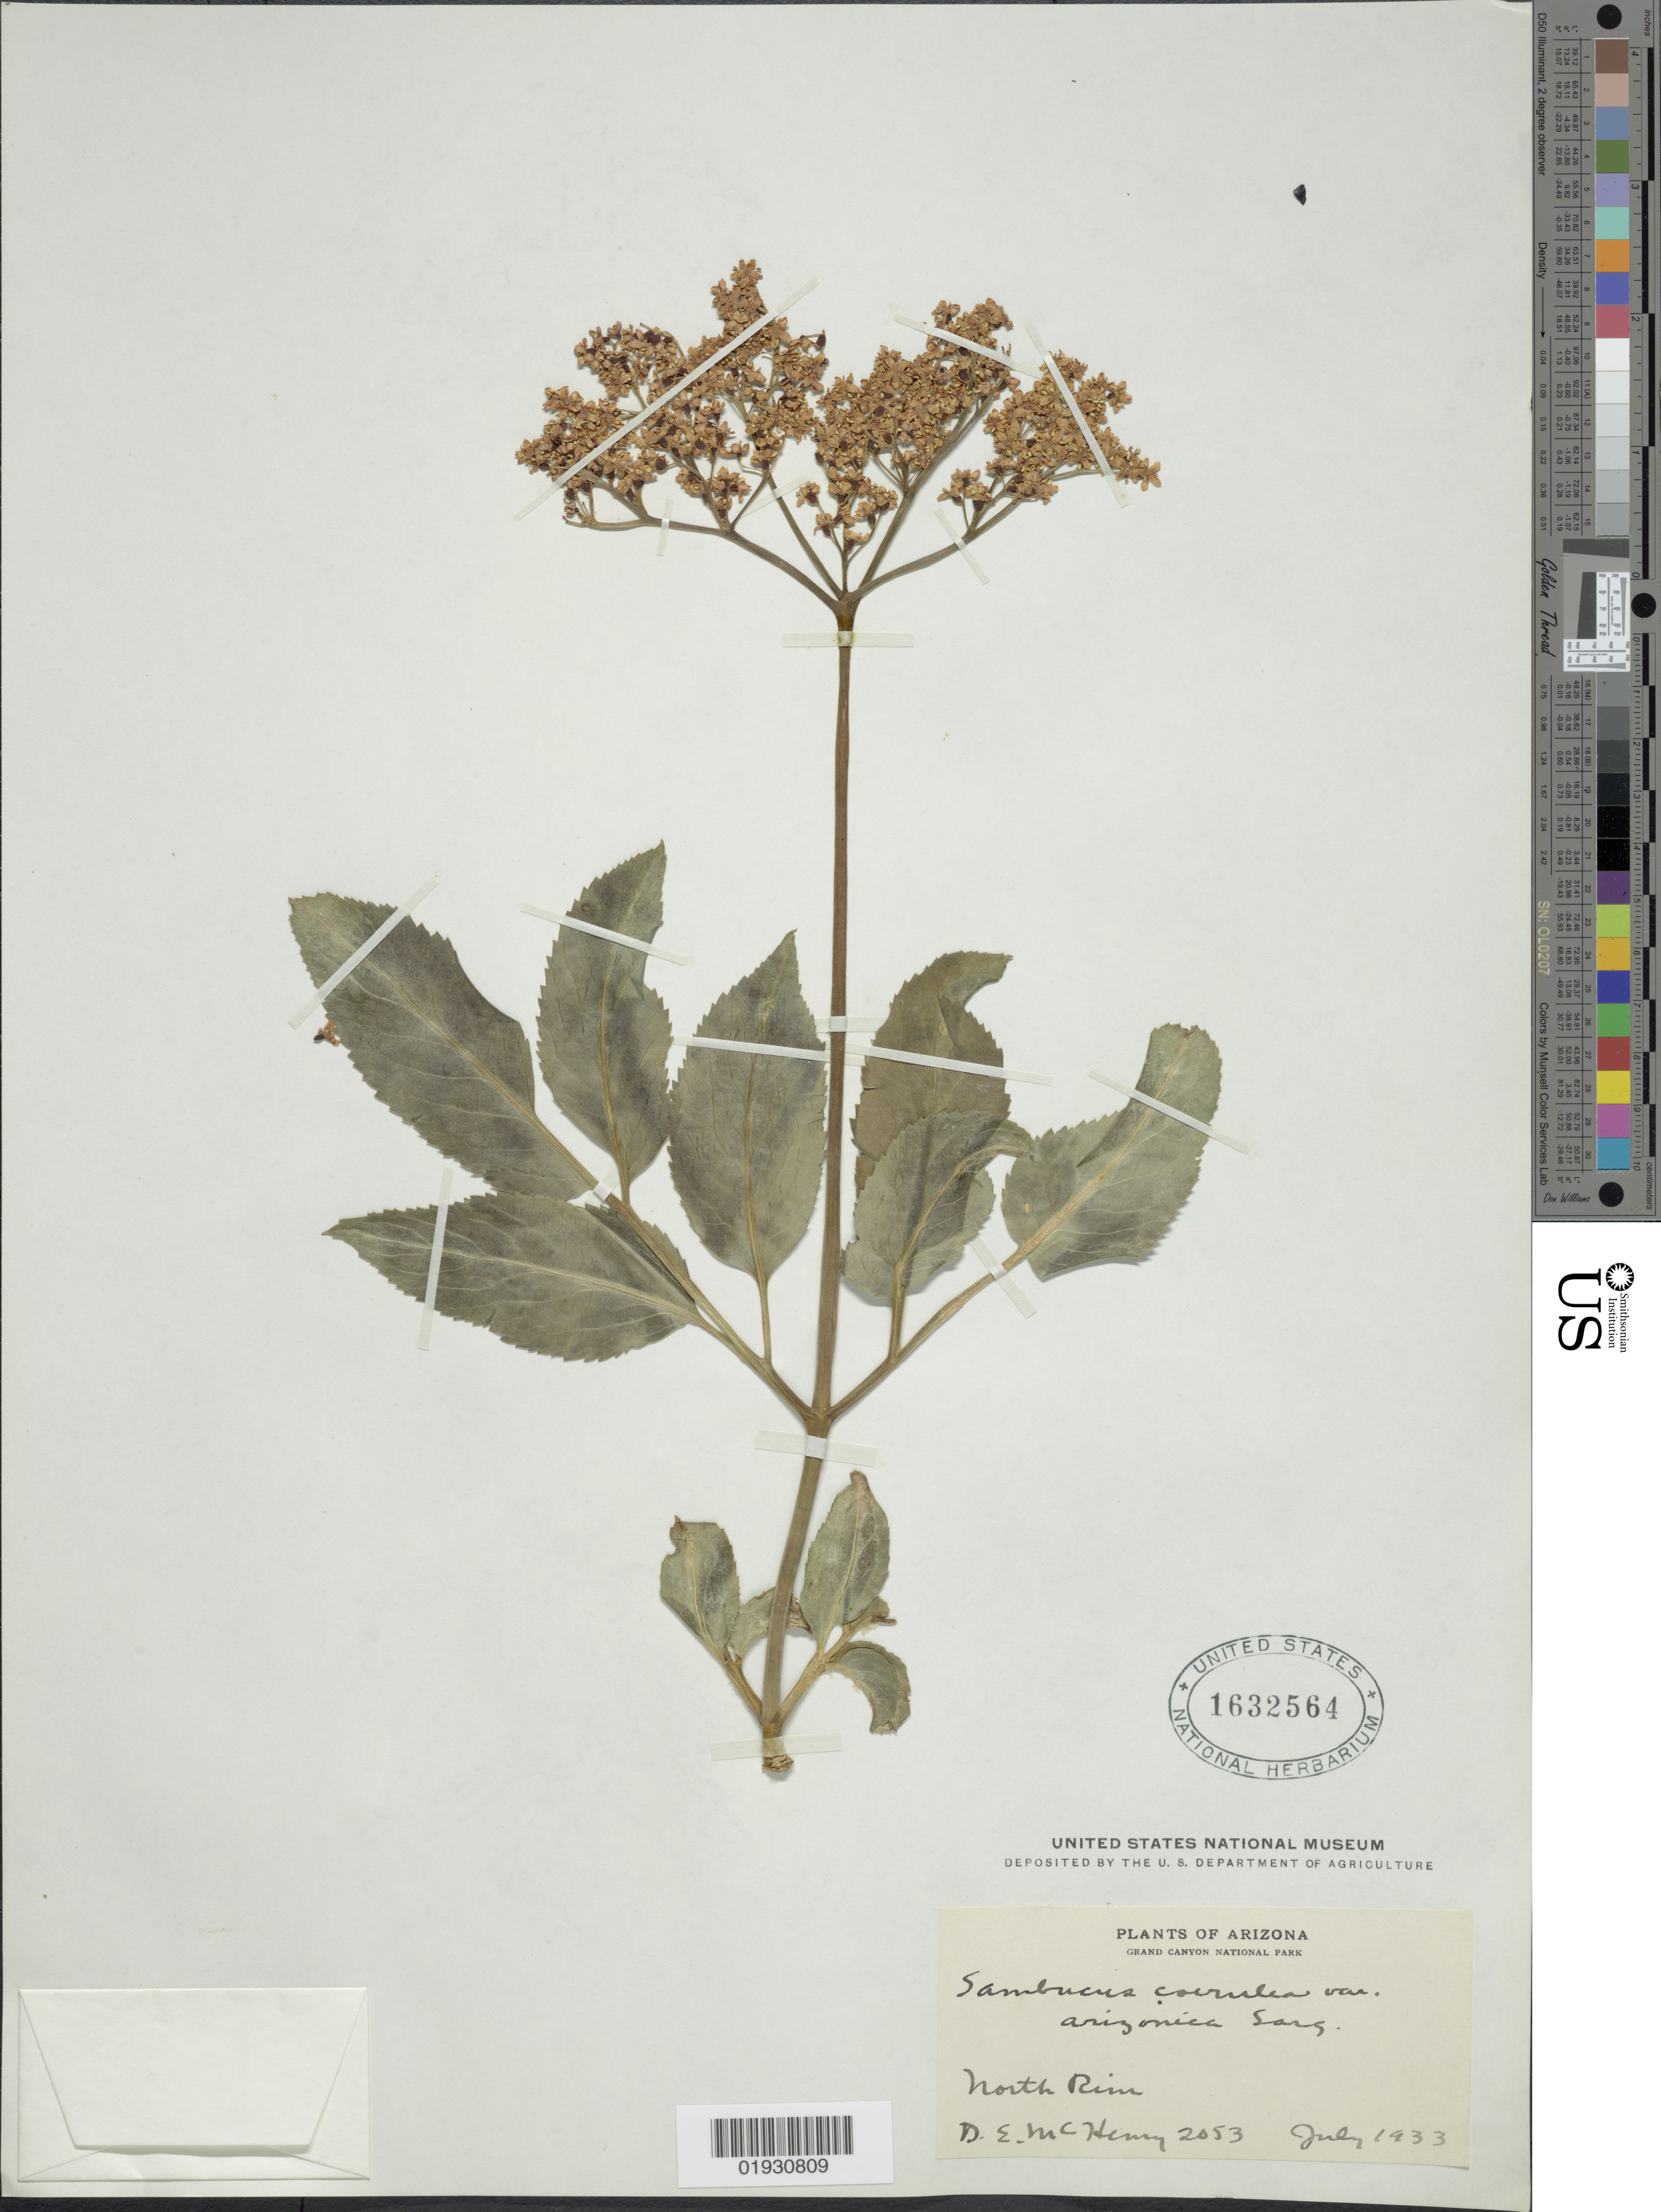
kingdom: Plantae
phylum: Tracheophyta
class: Magnoliopsida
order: Dipsacales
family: Viburnaceae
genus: Sambucus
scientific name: Sambucus cerulea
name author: Raf.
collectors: D. McHenry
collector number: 2053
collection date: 1933-07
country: United States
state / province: Arizona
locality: Grand Canyon National Park, North Rim.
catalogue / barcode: US 1632564